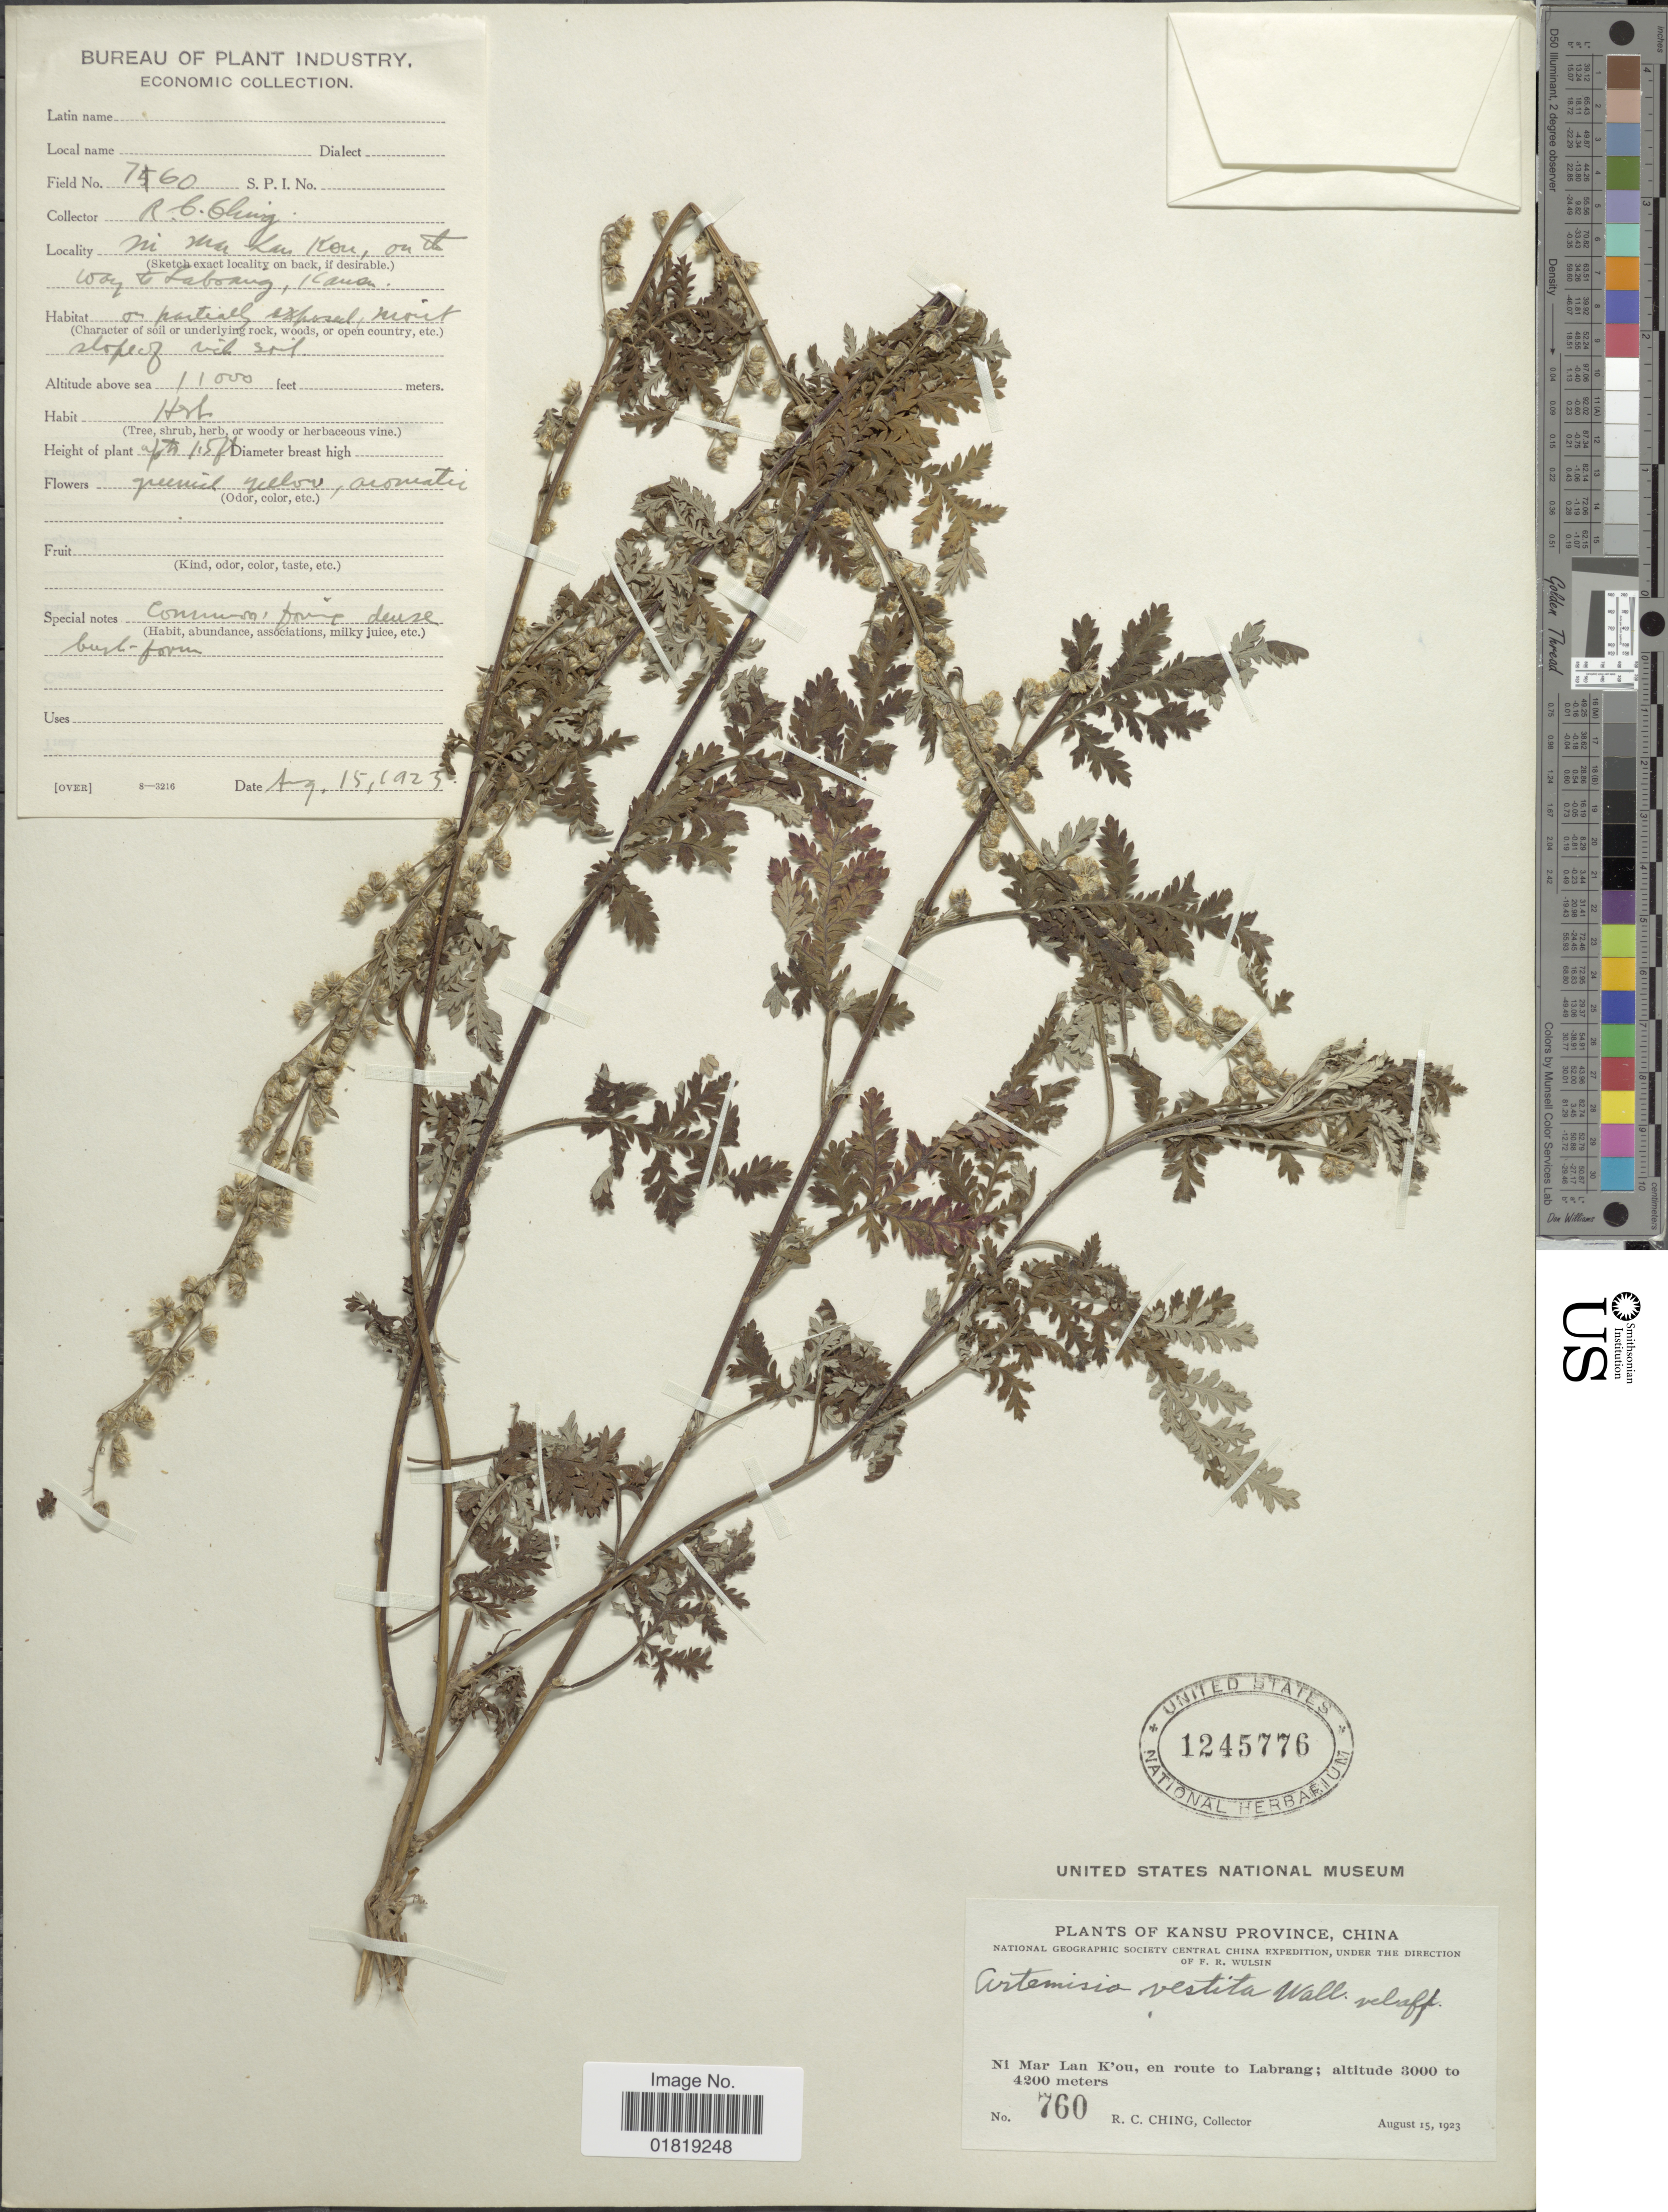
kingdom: Plantae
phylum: Tracheophyta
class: Magnoliopsida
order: Asterales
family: Asteraceae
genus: Artemisia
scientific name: Artemisia vestita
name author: Wall. ex Besser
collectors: R. C. Ching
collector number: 760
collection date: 1923-08-15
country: China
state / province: Gansu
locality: Ni Mar Lan Kóu, en route to Labrang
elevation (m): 3000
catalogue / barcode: US 1245776